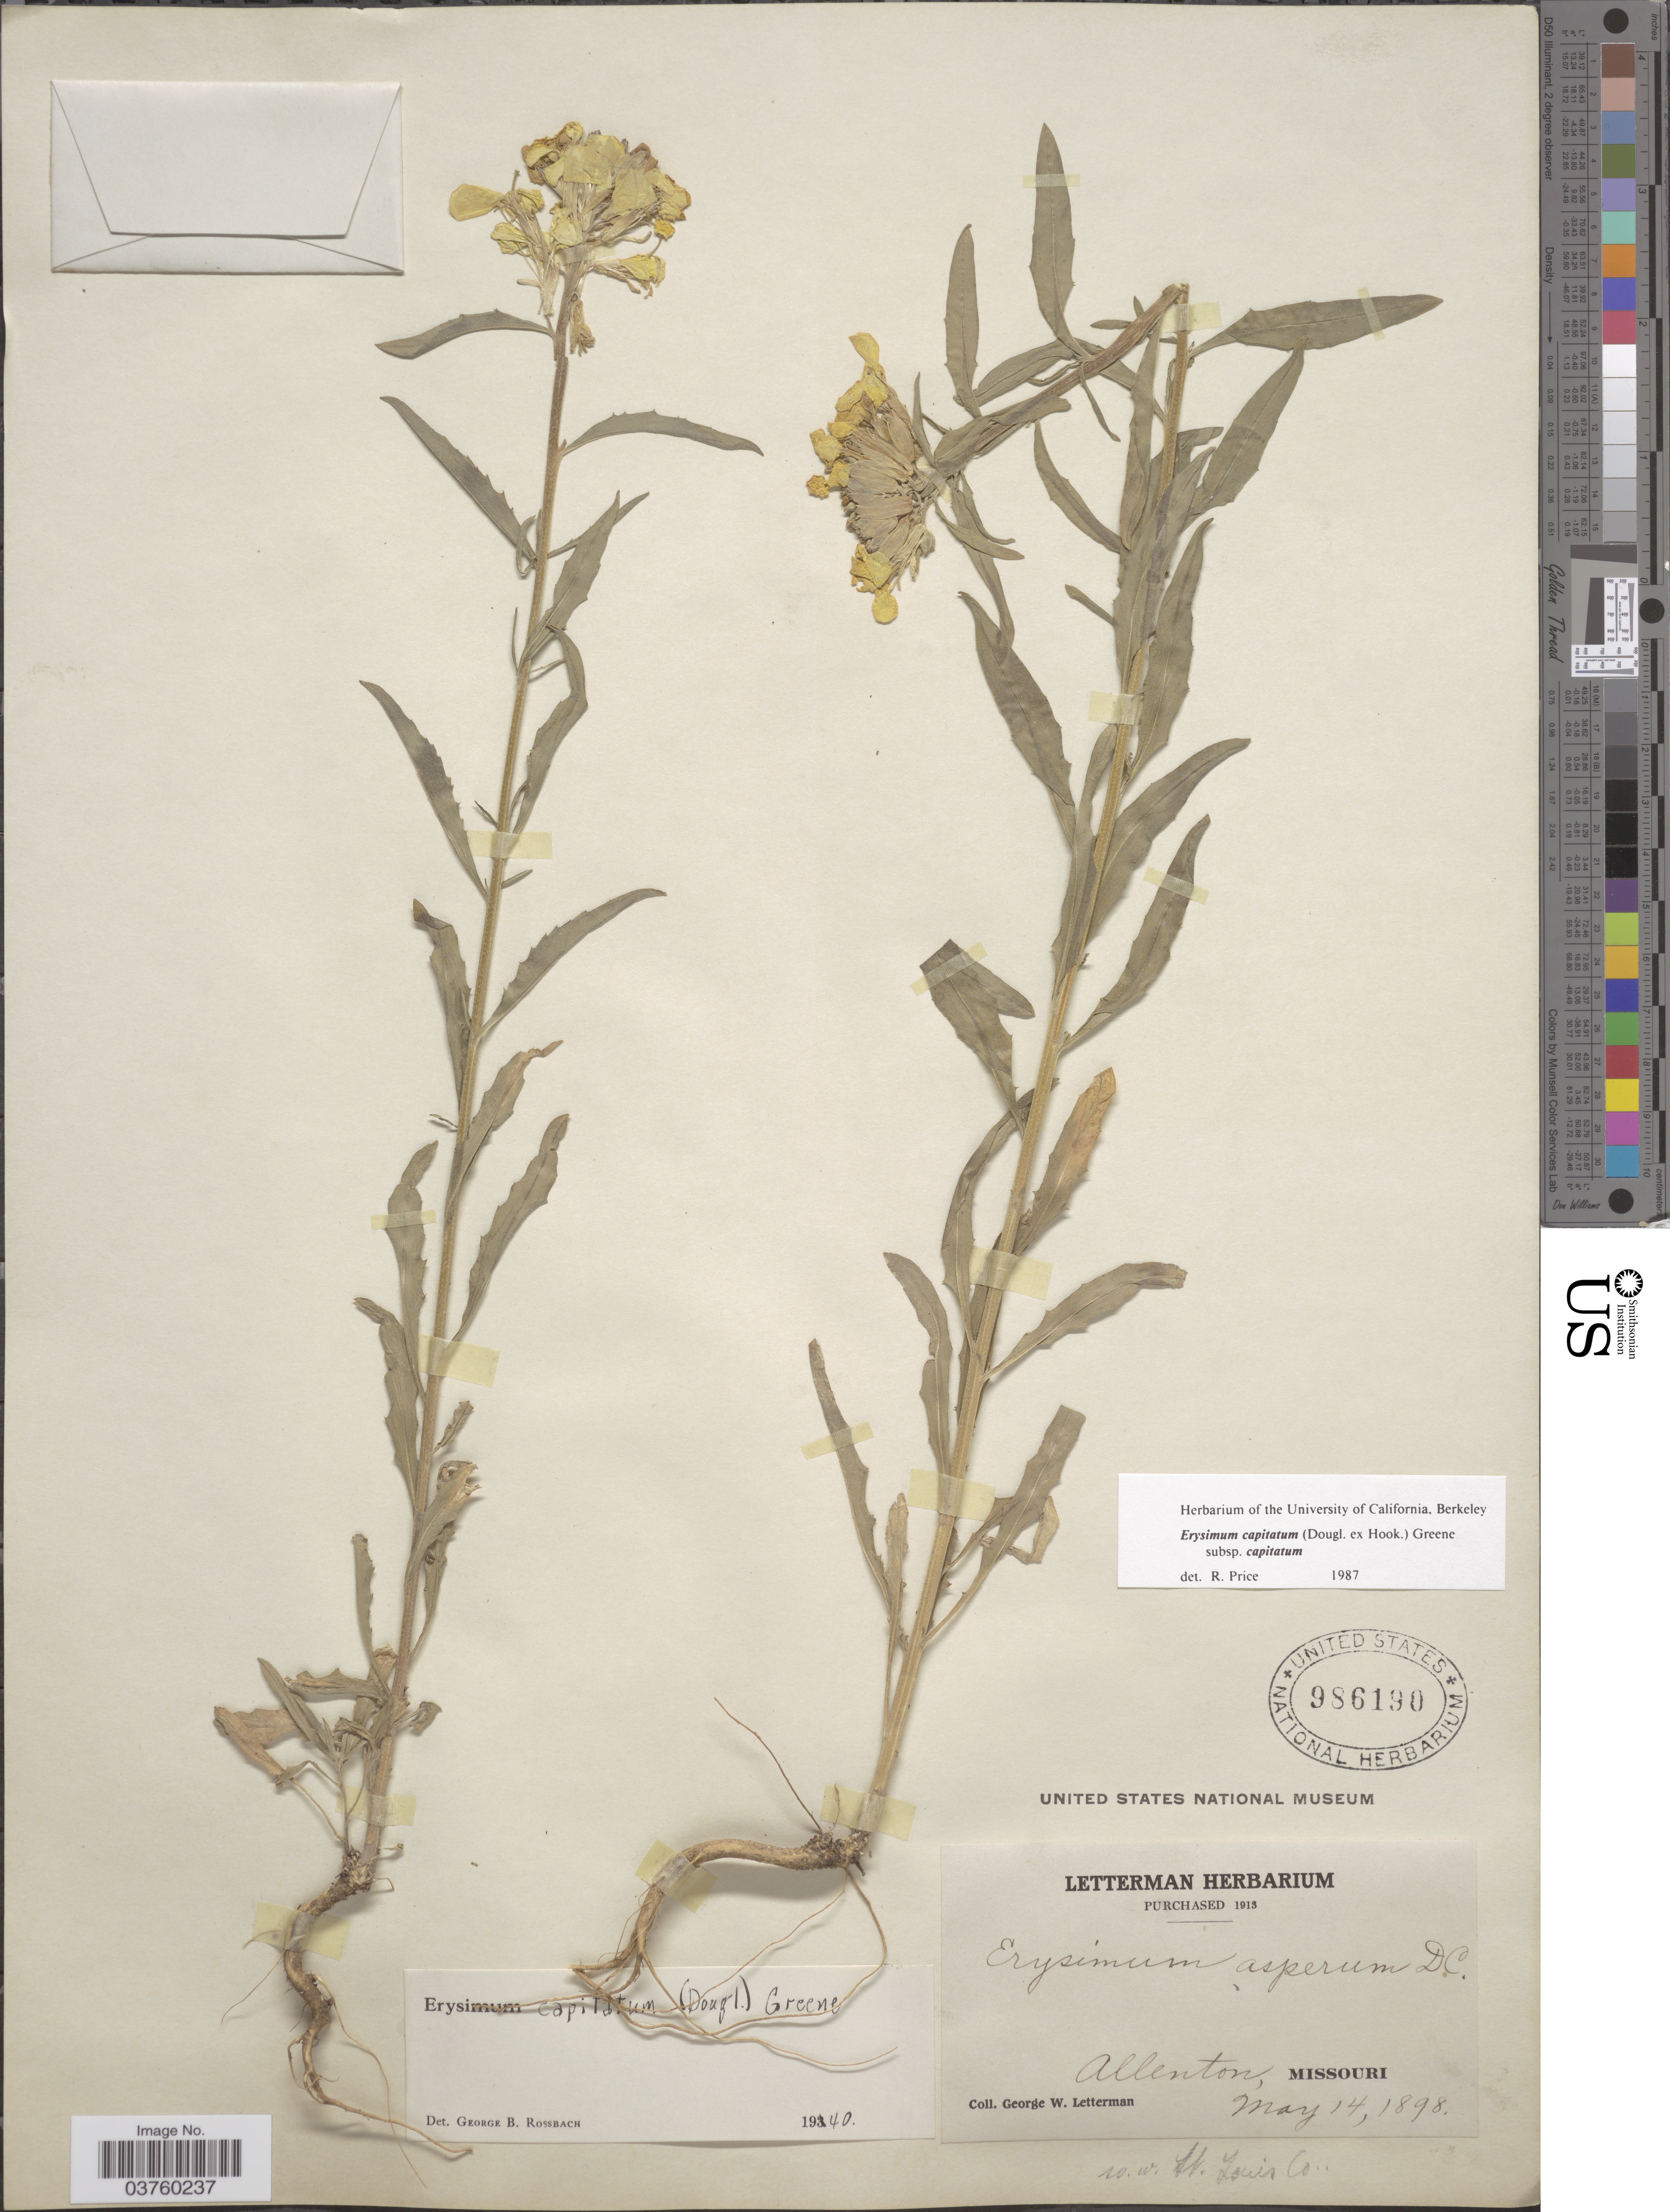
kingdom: Plantae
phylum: Tracheophyta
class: Magnoliopsida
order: Brassicales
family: Brassicaceae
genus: Erysimum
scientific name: Erysimum capitatum subsp. capitatum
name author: (Douglas ex Hook.) Greene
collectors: G. W. Letterman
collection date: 1898-05-14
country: United States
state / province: Missouri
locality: Allenton. so.w. St. Louis Co.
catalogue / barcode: US 986190